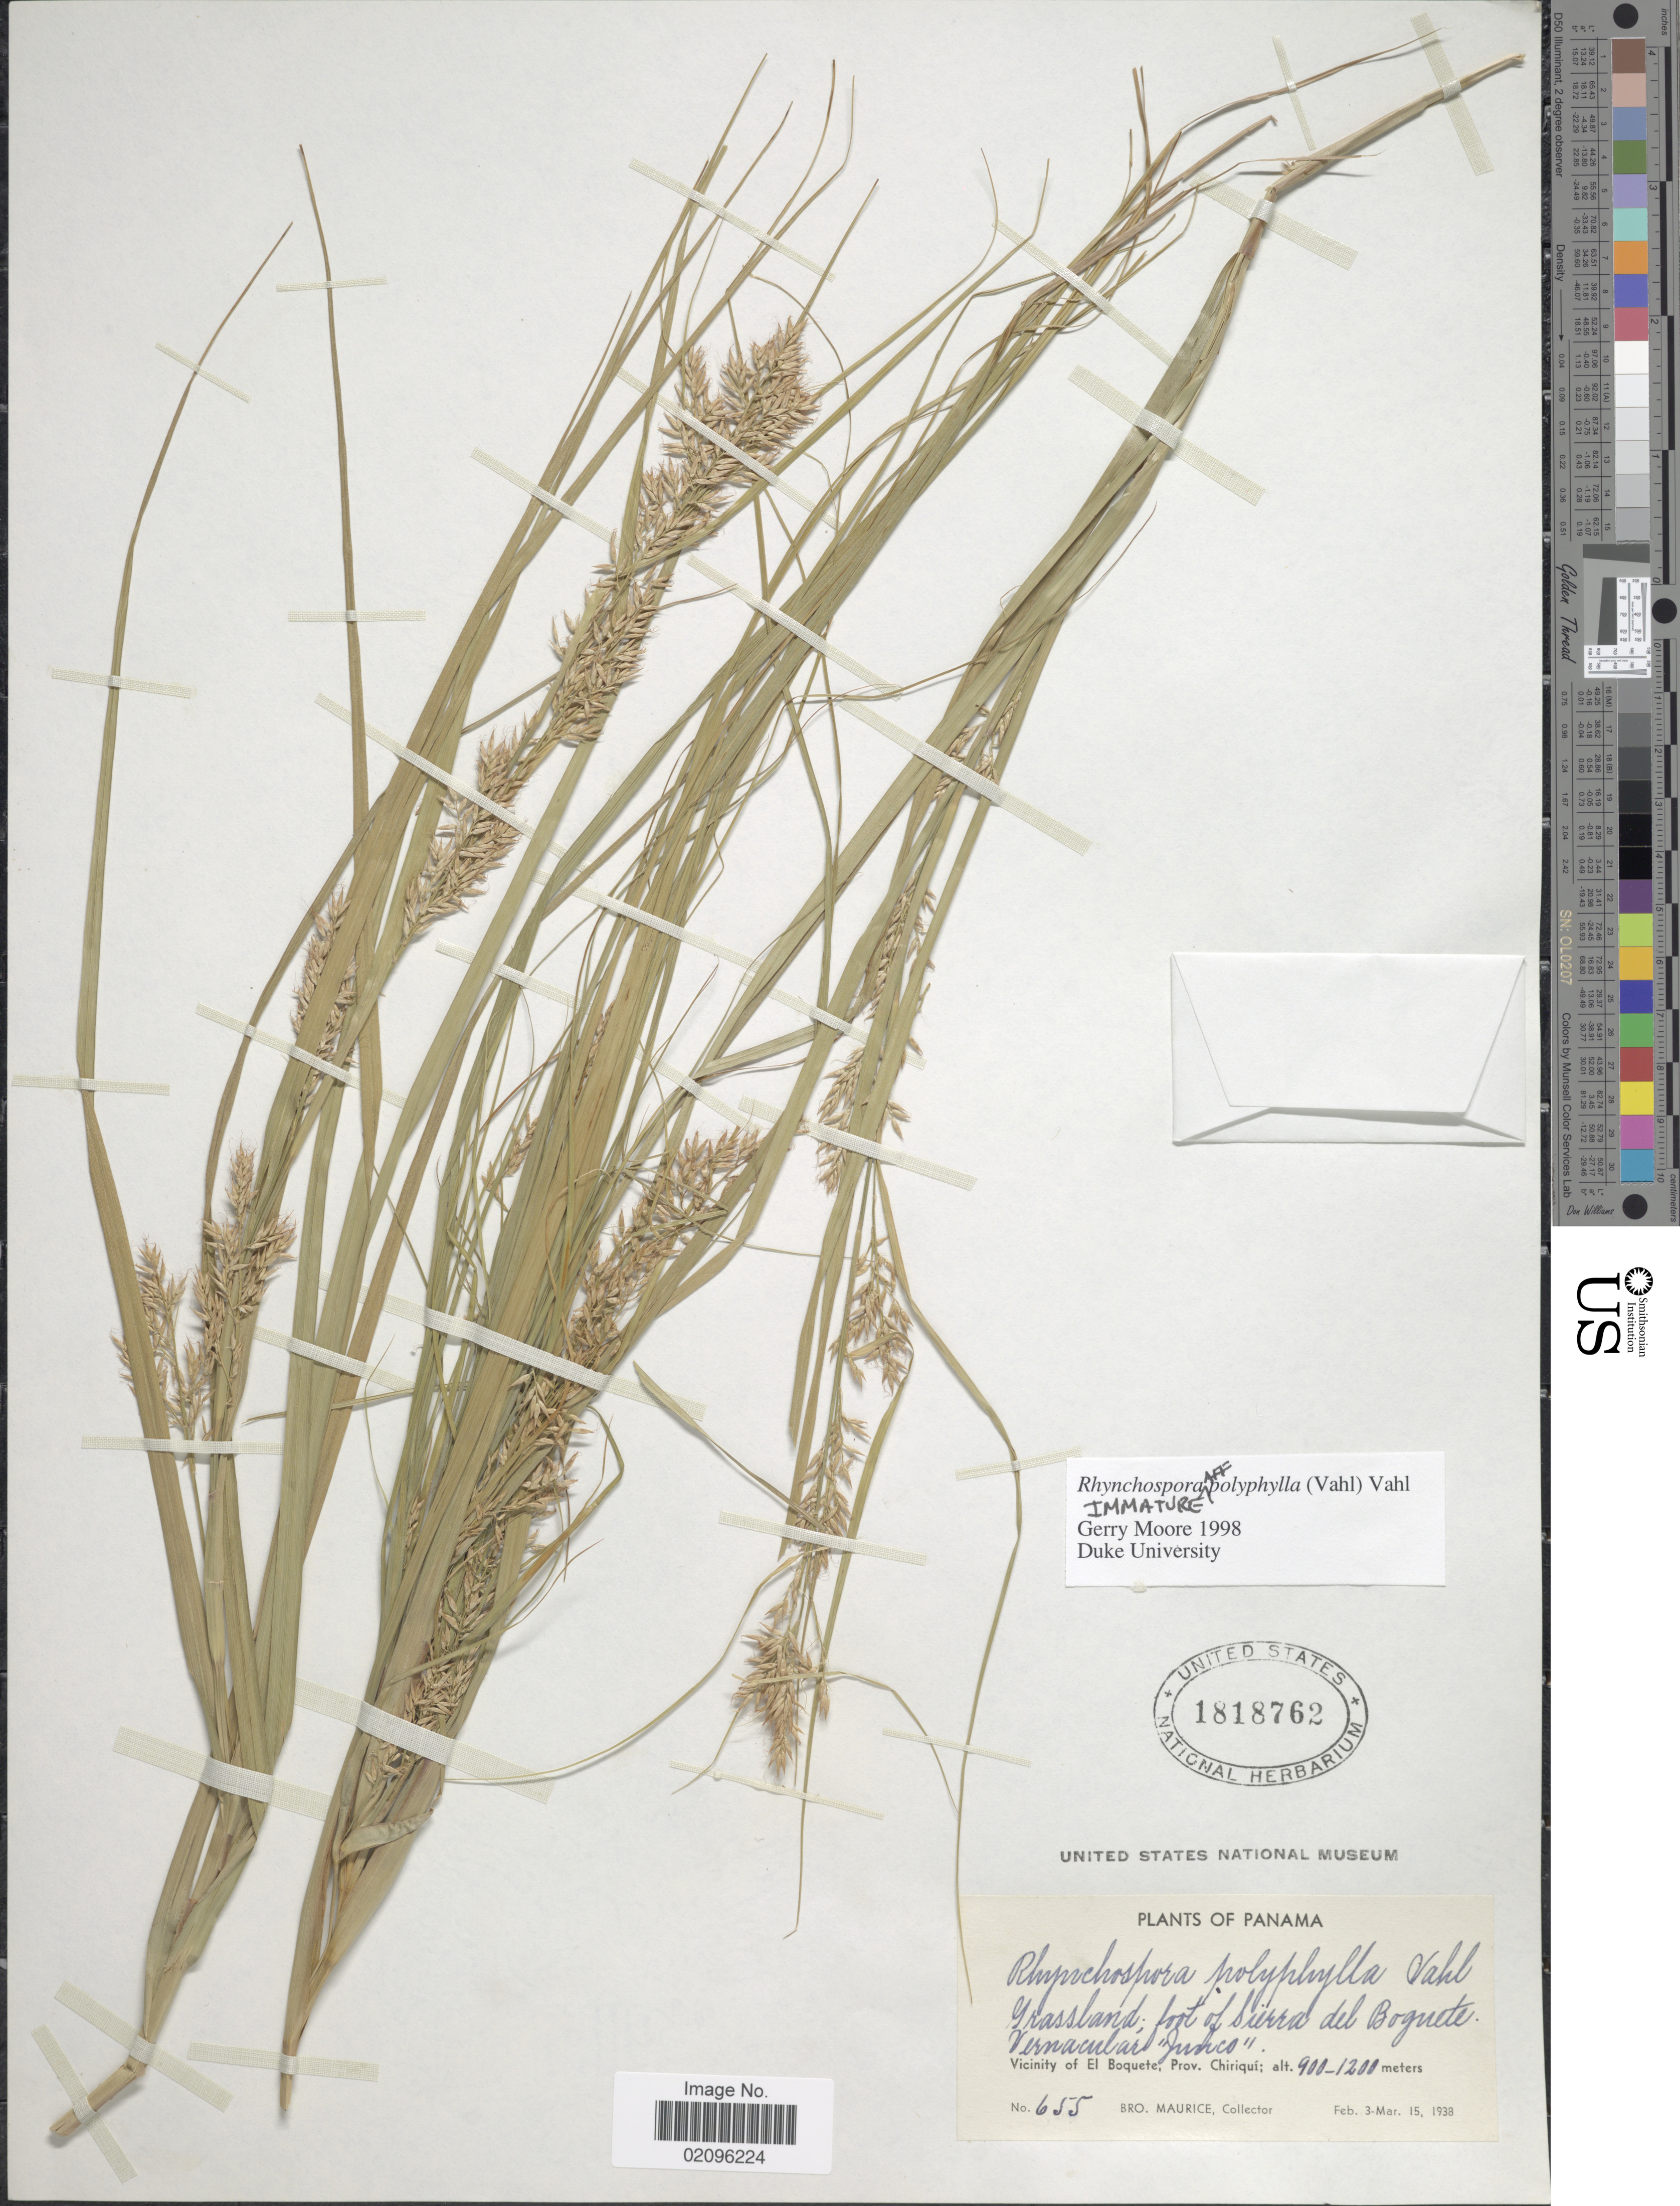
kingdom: Plantae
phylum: Tracheophyta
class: Liliopsida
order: Poales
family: Cyperaceae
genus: Rhynchospora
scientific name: Rhynchospora polyphylla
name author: (Vahl) Vahl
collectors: B. Maurice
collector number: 655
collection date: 1938-02-03/1938-03-15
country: Panama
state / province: Chiriqui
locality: Foot of Sierra del Boquete, Vicinity of El Boquete.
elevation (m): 900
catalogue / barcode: US 1818762